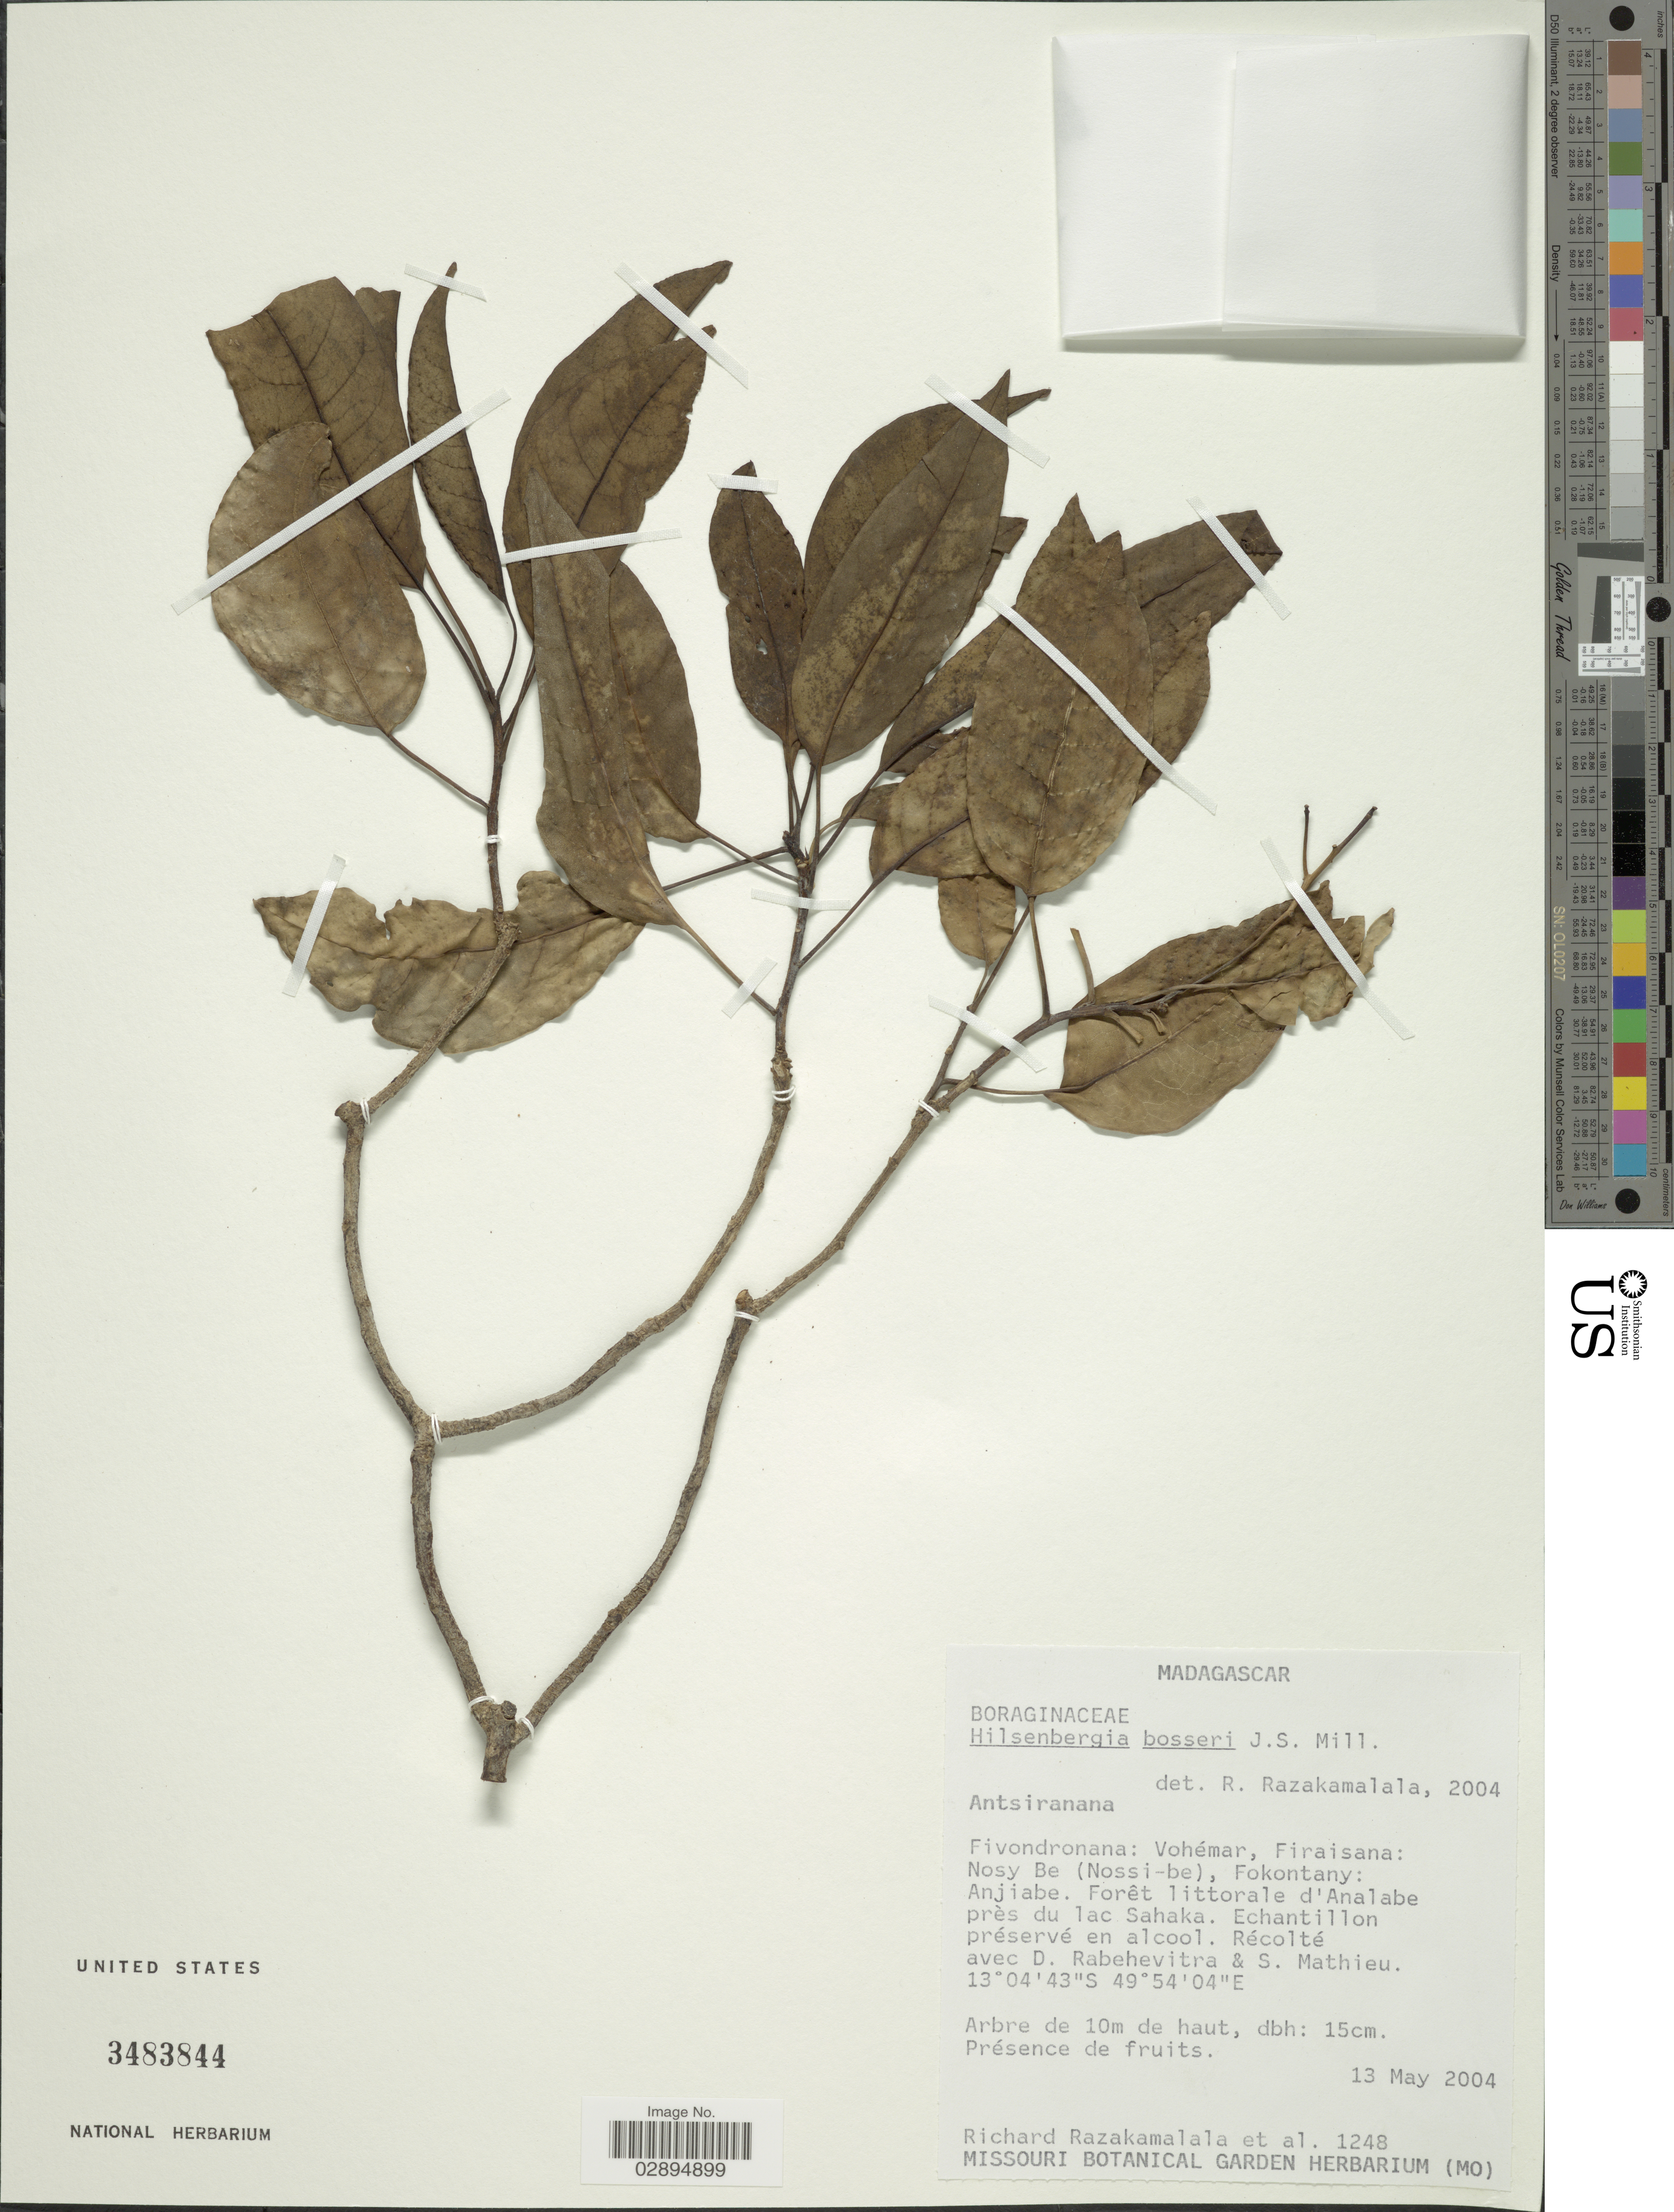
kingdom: Plantae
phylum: Tracheophyta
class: Magnoliopsida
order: Boraginales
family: Ehretiaceae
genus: Bourreria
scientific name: Bourreria bosseri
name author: (J.S. Mill.) J.S. Mill. & Gottschling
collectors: R. Razakamalala, D. Rabehevitra & S. Mathieu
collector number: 1248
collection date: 2004-05-13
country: Madagascar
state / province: Sava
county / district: Vohémar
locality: Fivondronana: Vohémar, Firaisana: Nosy Be (Nossi-Be), Fokontany: Anjiabe. Forêt littorale d'Analabe près du lac Sahaka.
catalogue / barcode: US 3483844